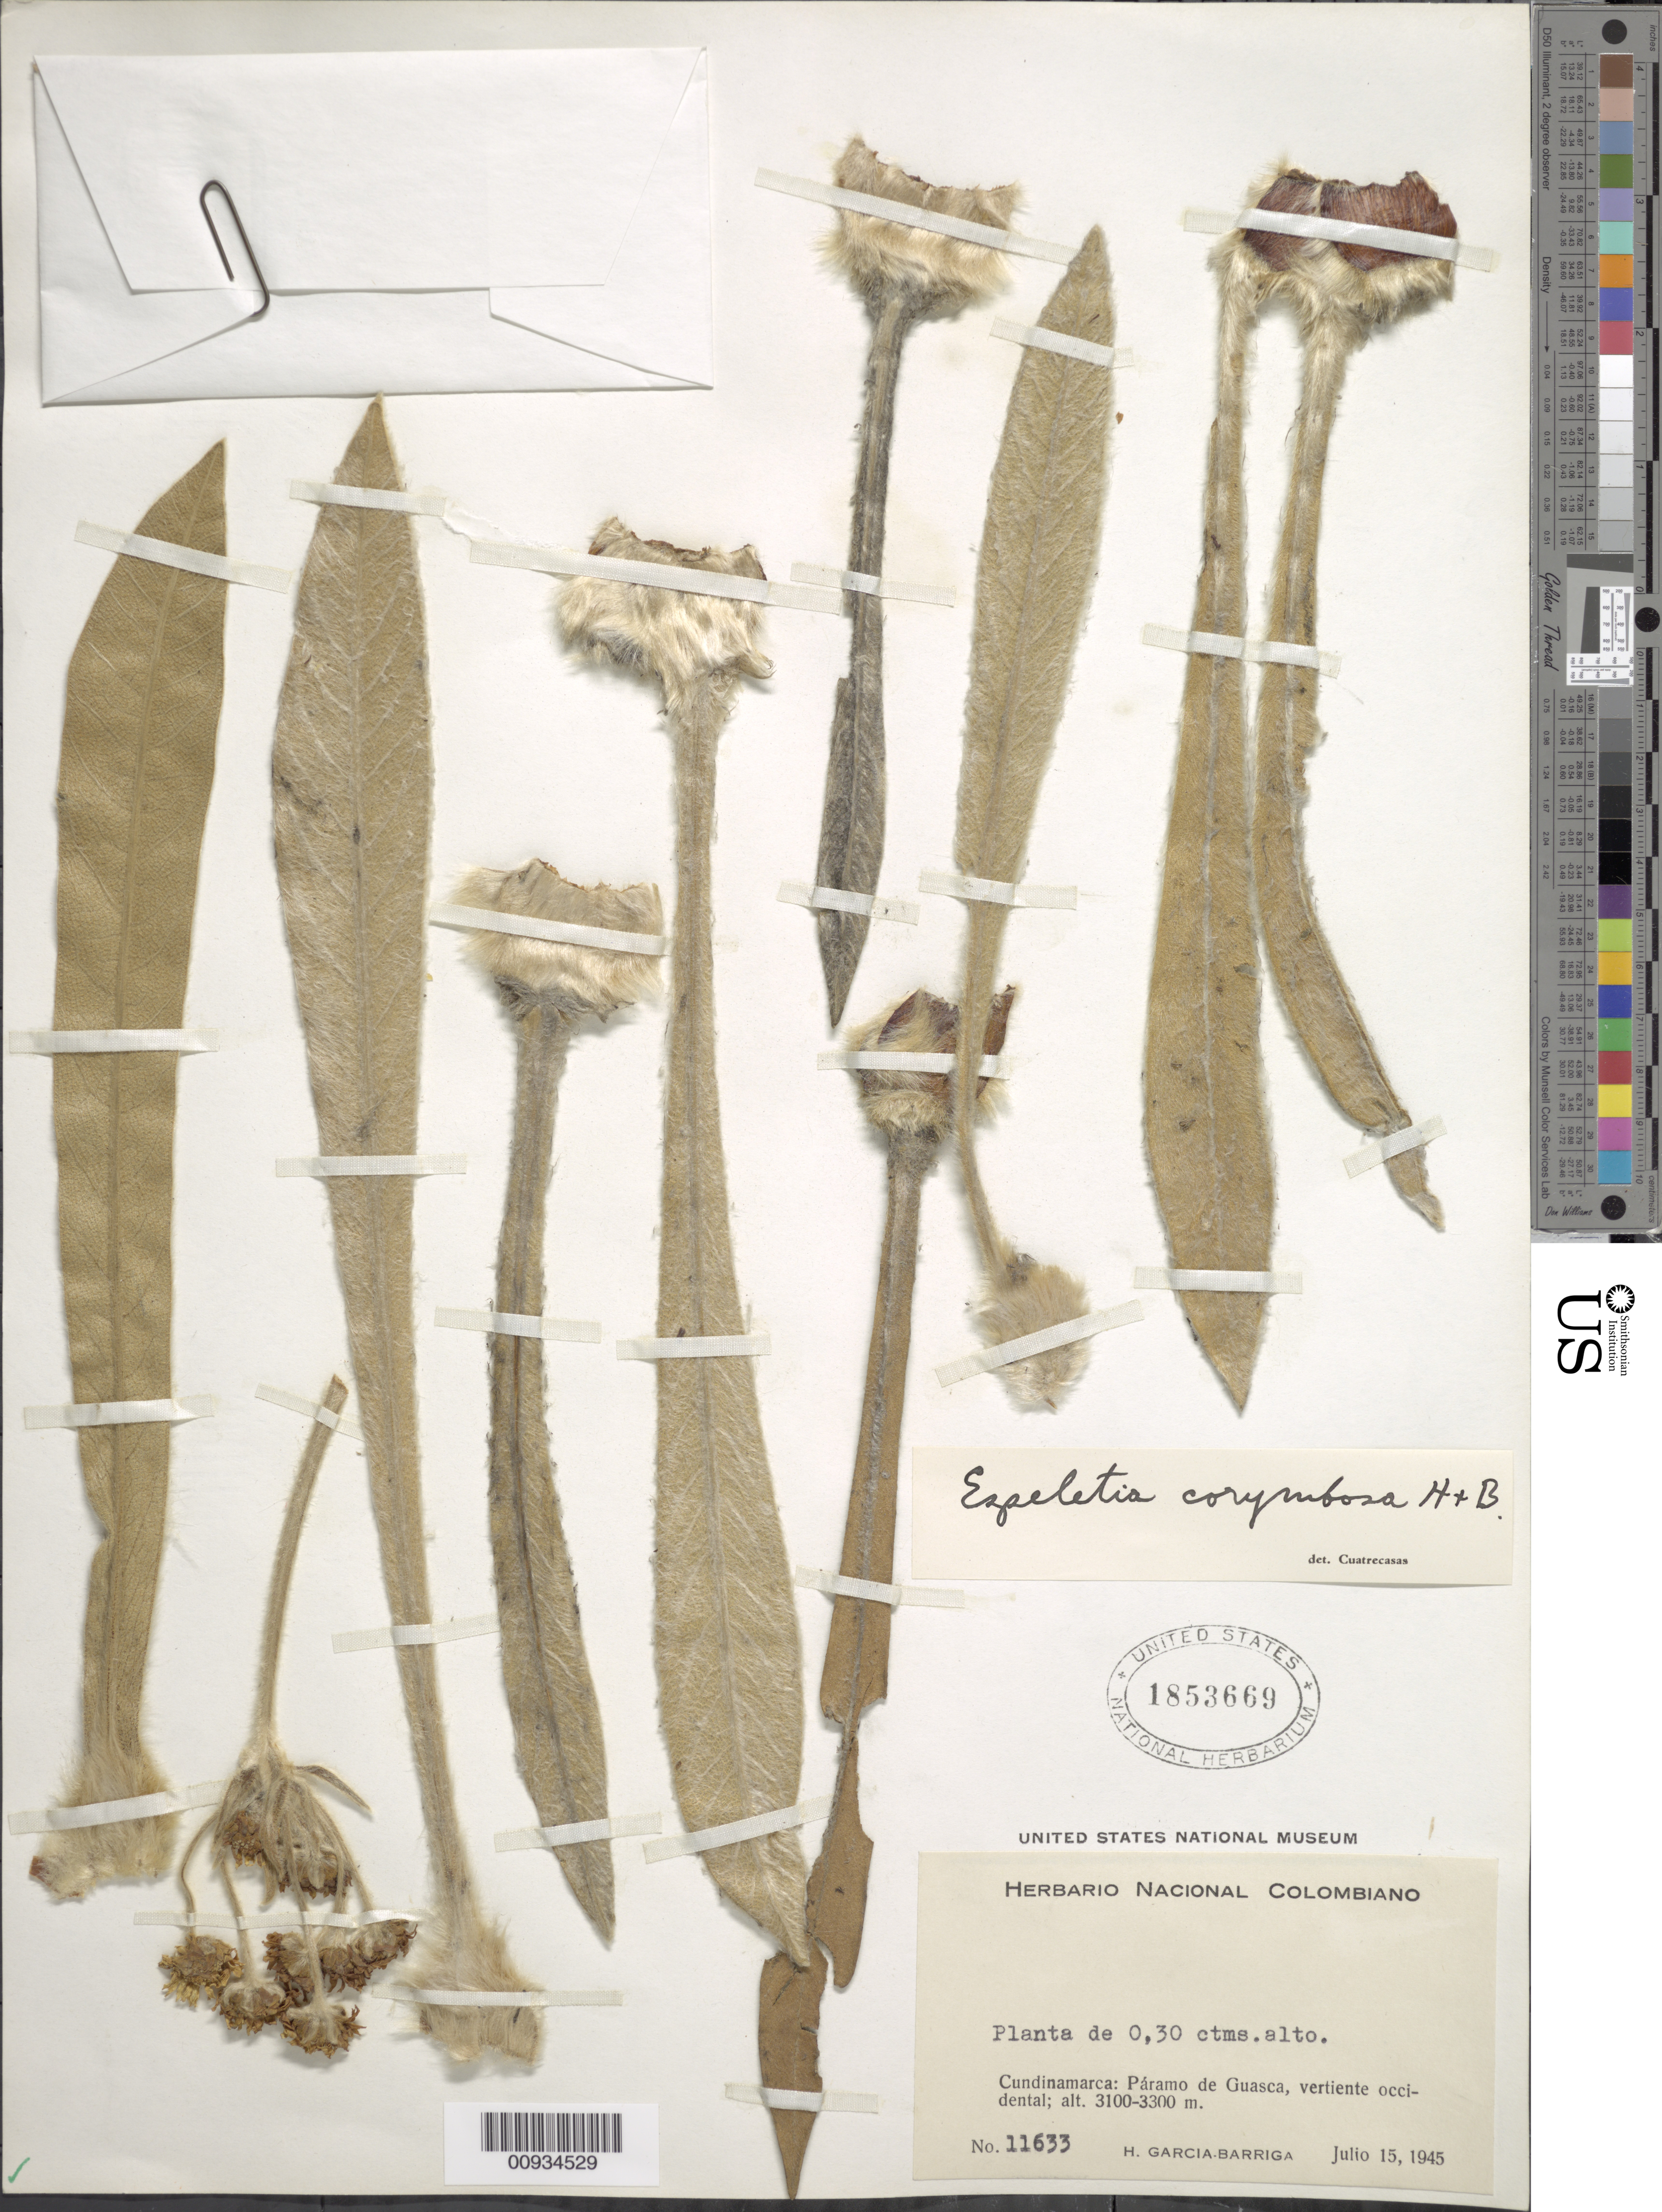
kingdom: Plantae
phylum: Tracheophyta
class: Magnoliopsida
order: Asterales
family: Asteraceae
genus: Espeletiopsis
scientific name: Espeletiopsis corymbosa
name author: (Humb. & Bonpl.) Cuatrec.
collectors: H. García Barriga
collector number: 11633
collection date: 1945-07-15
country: Colombia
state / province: Cundinamarca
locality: Cundinamarca: Paramo de Guasca, vertiente occidental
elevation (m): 3100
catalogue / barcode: US 1853669